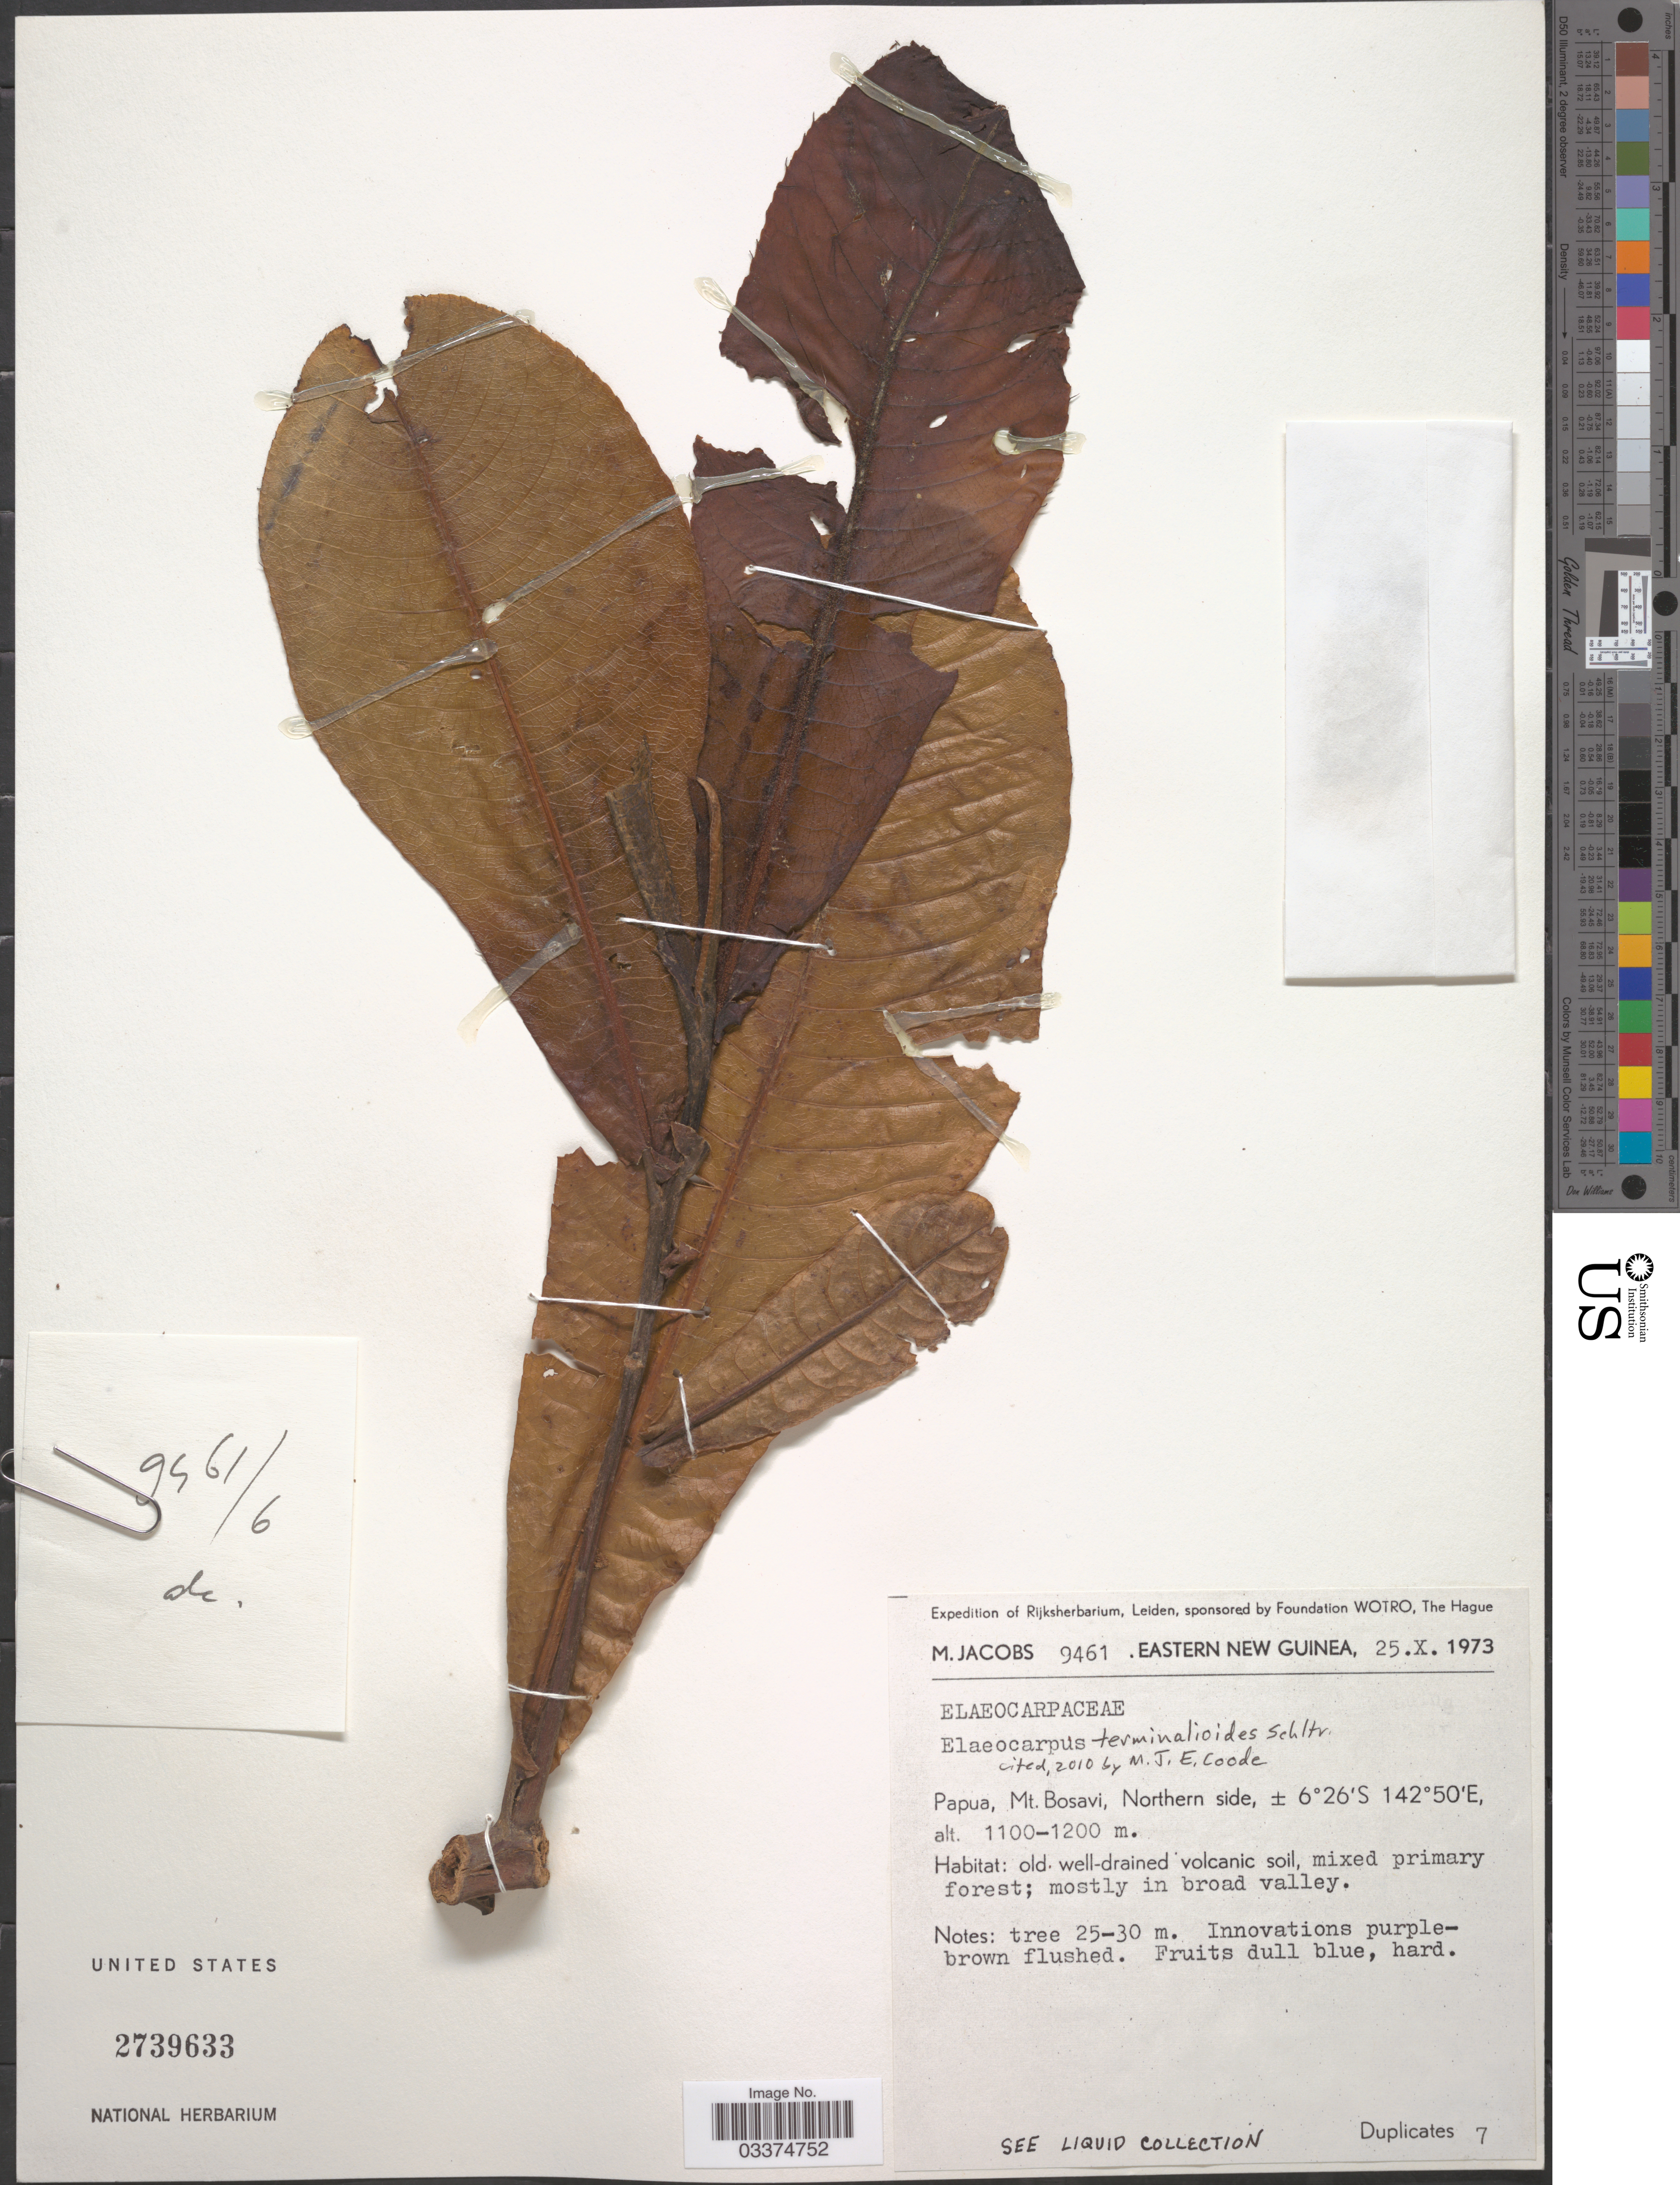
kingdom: Plantae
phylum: Tracheophyta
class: Magnoliopsida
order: Oxalidales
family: Elaeocarpaceae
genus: Elaeocarpus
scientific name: Elaeocarpus terminalioides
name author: Schltr.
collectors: M. Jacobs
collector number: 9461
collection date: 1973-10-25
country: Papua New Guinea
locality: Eastern New Guinea. Papua, Mt. Bosavi, Northern side.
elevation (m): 1100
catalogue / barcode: US 2739633